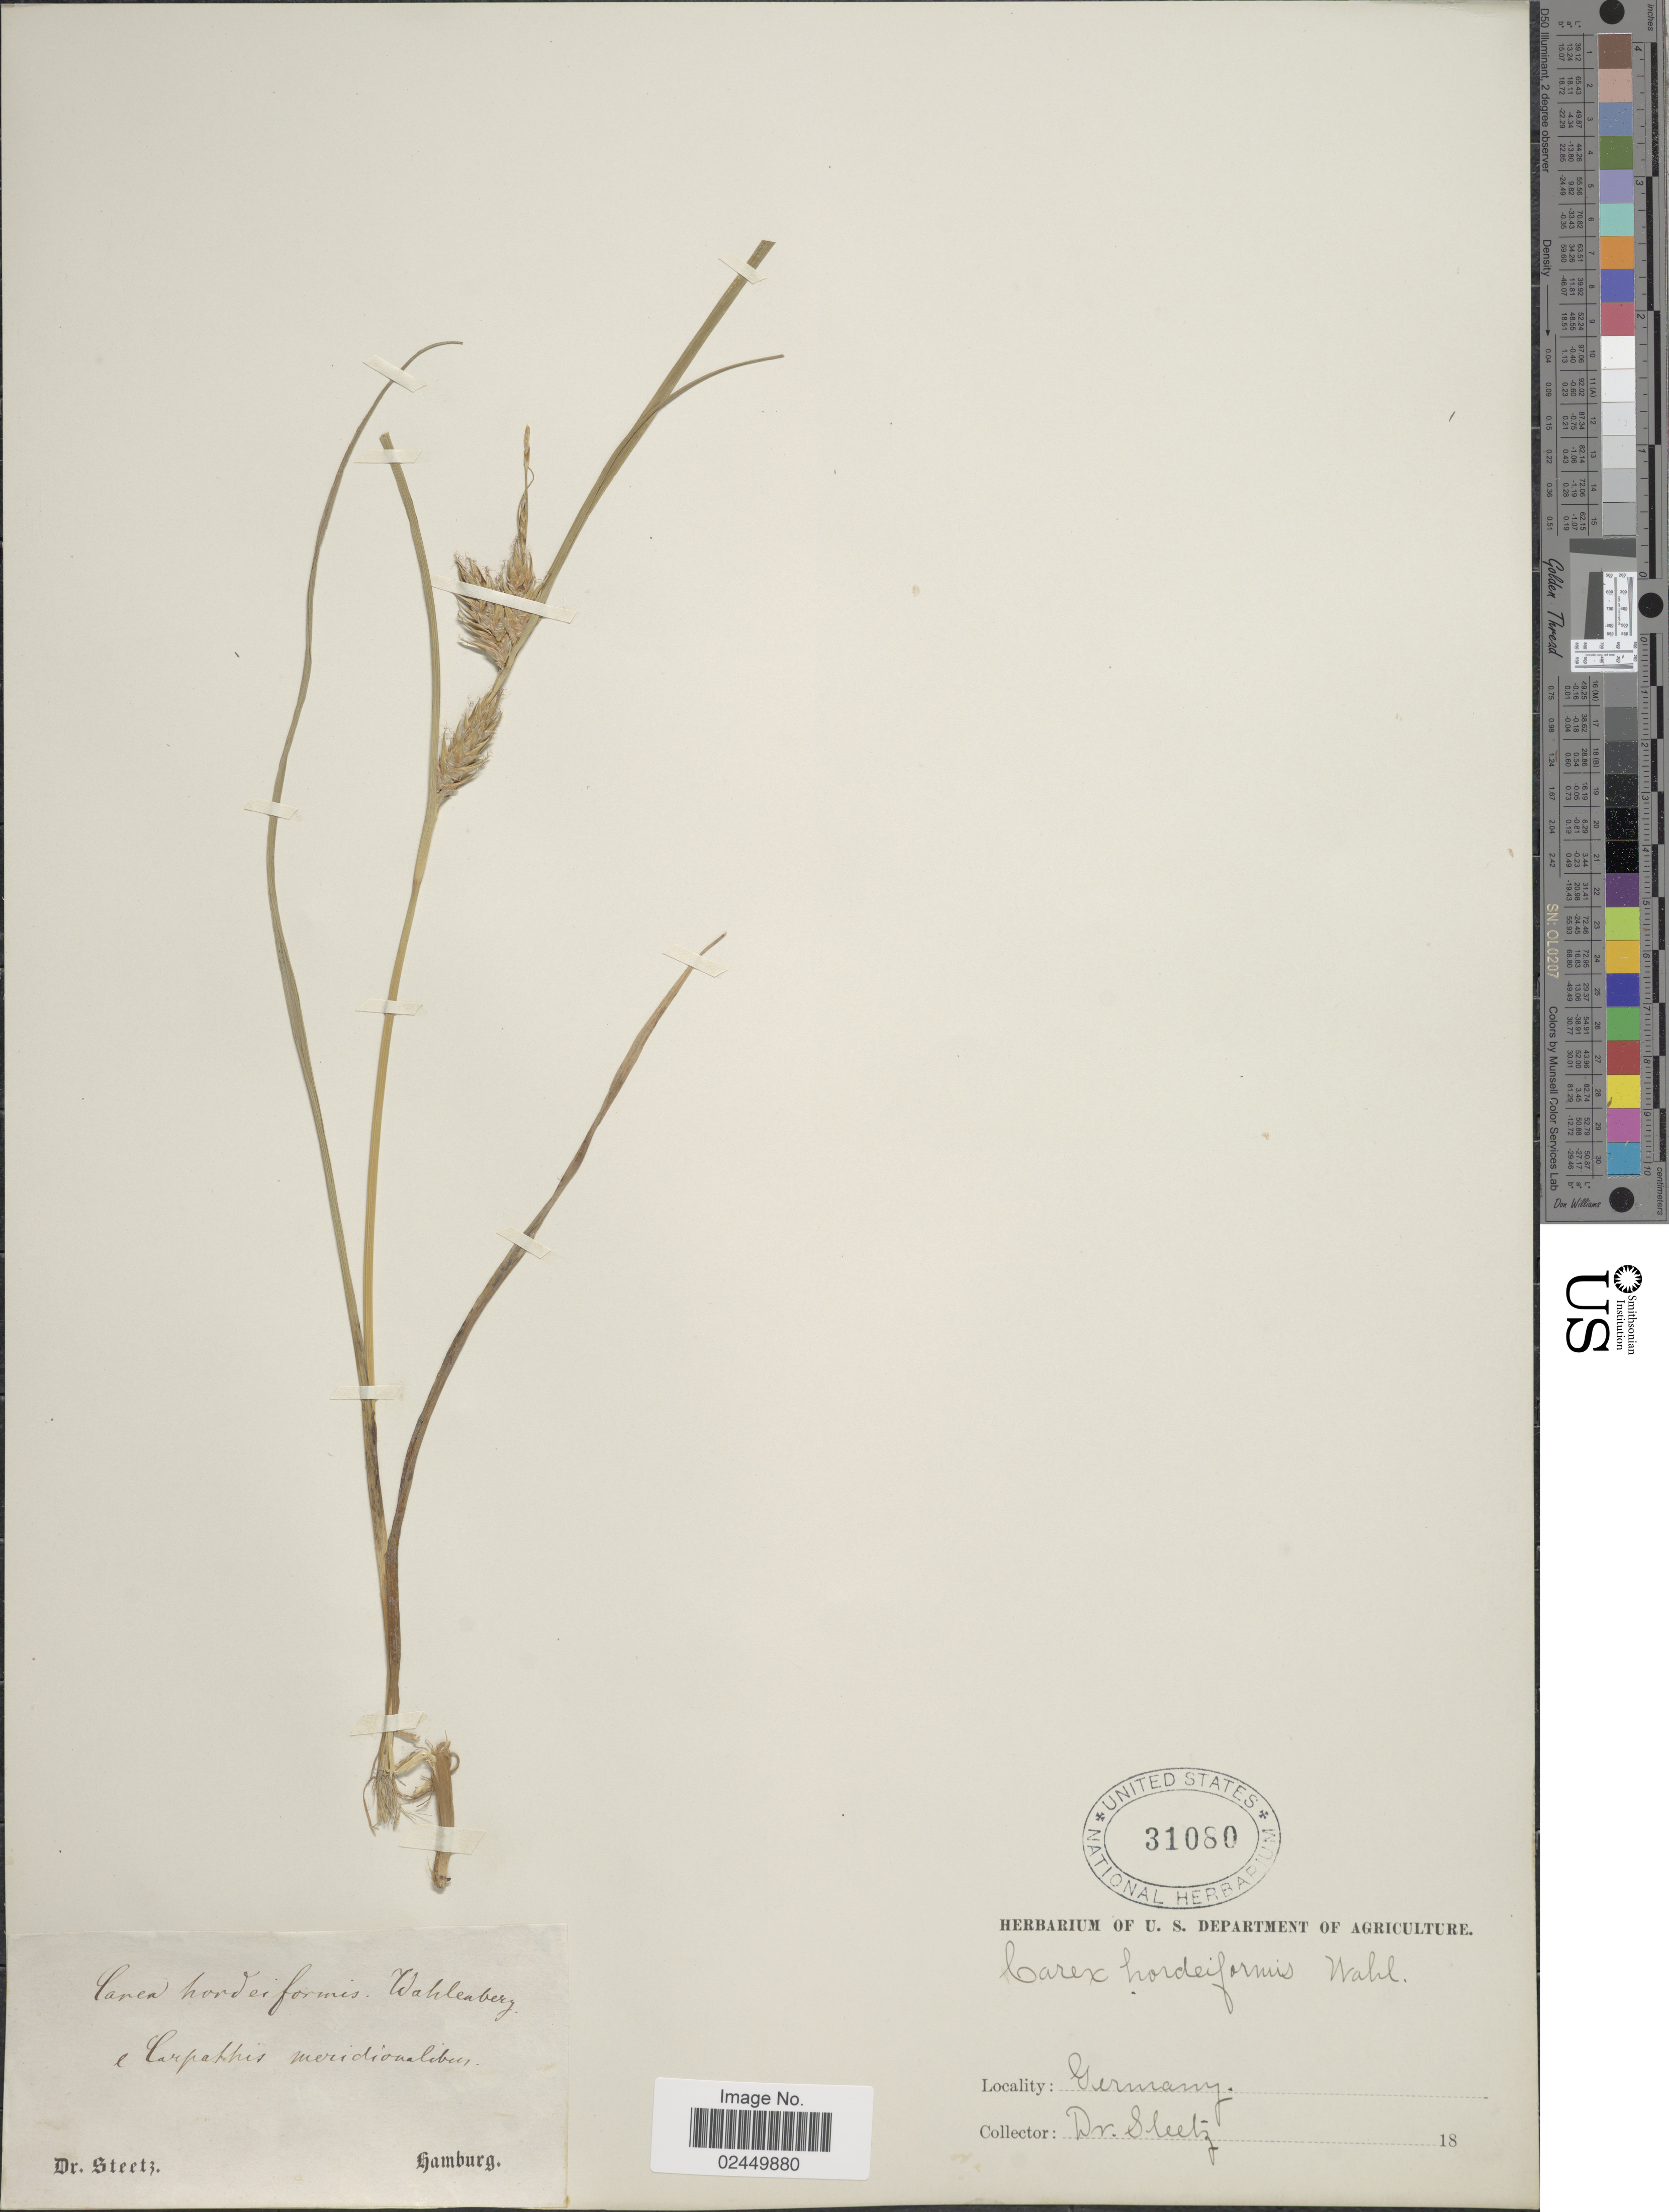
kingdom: Plantae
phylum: Tracheophyta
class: Liliopsida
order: Poales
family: Cyperaceae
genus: Carex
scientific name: Carex hordeistichos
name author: Vill.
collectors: Steetz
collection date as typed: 18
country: Germany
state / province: Hamburg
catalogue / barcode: US 31080